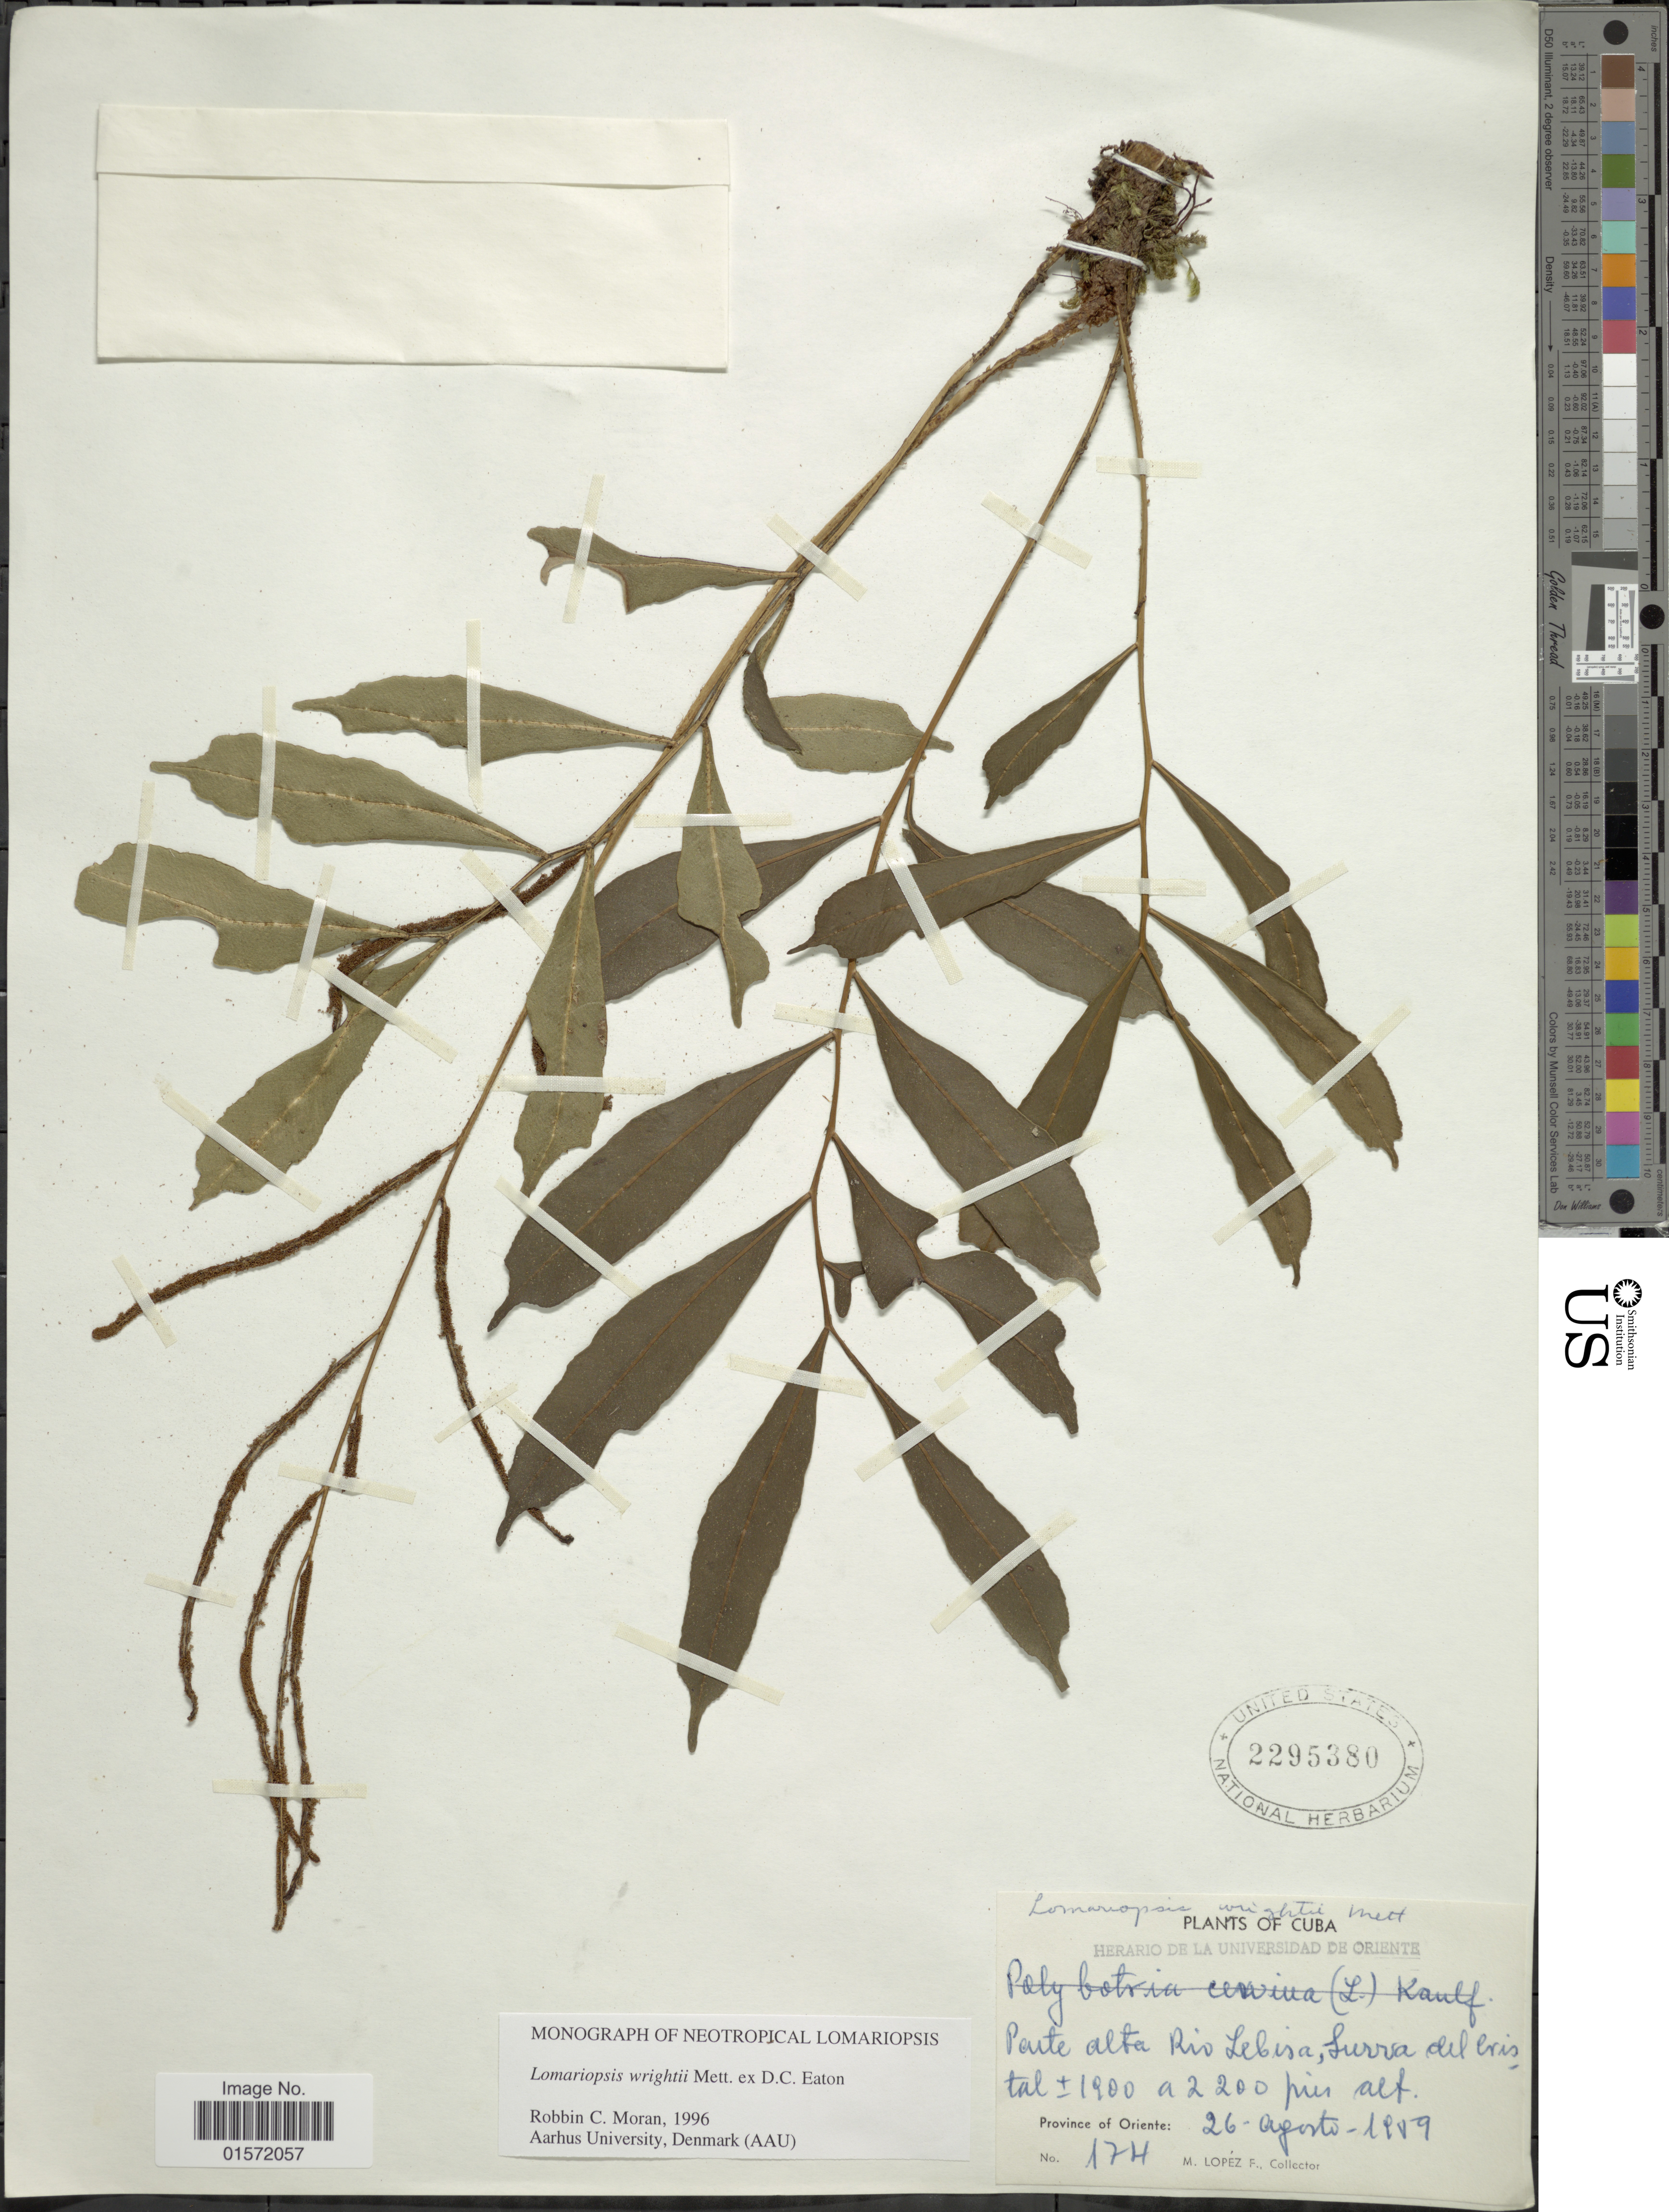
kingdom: Plantae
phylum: Tracheophyta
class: Polypodiopsida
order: Polypodiales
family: Lomariopsidaceae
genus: Lomariopsis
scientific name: Lomariopsis wrightii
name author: Mett. ex D.C. Eaton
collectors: M. Lopéz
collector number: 174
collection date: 1959-08-26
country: Cuba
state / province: Oriente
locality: Ponte alta Rio Lebisa, Sierra del Cristal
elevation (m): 1900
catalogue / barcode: US 2295380